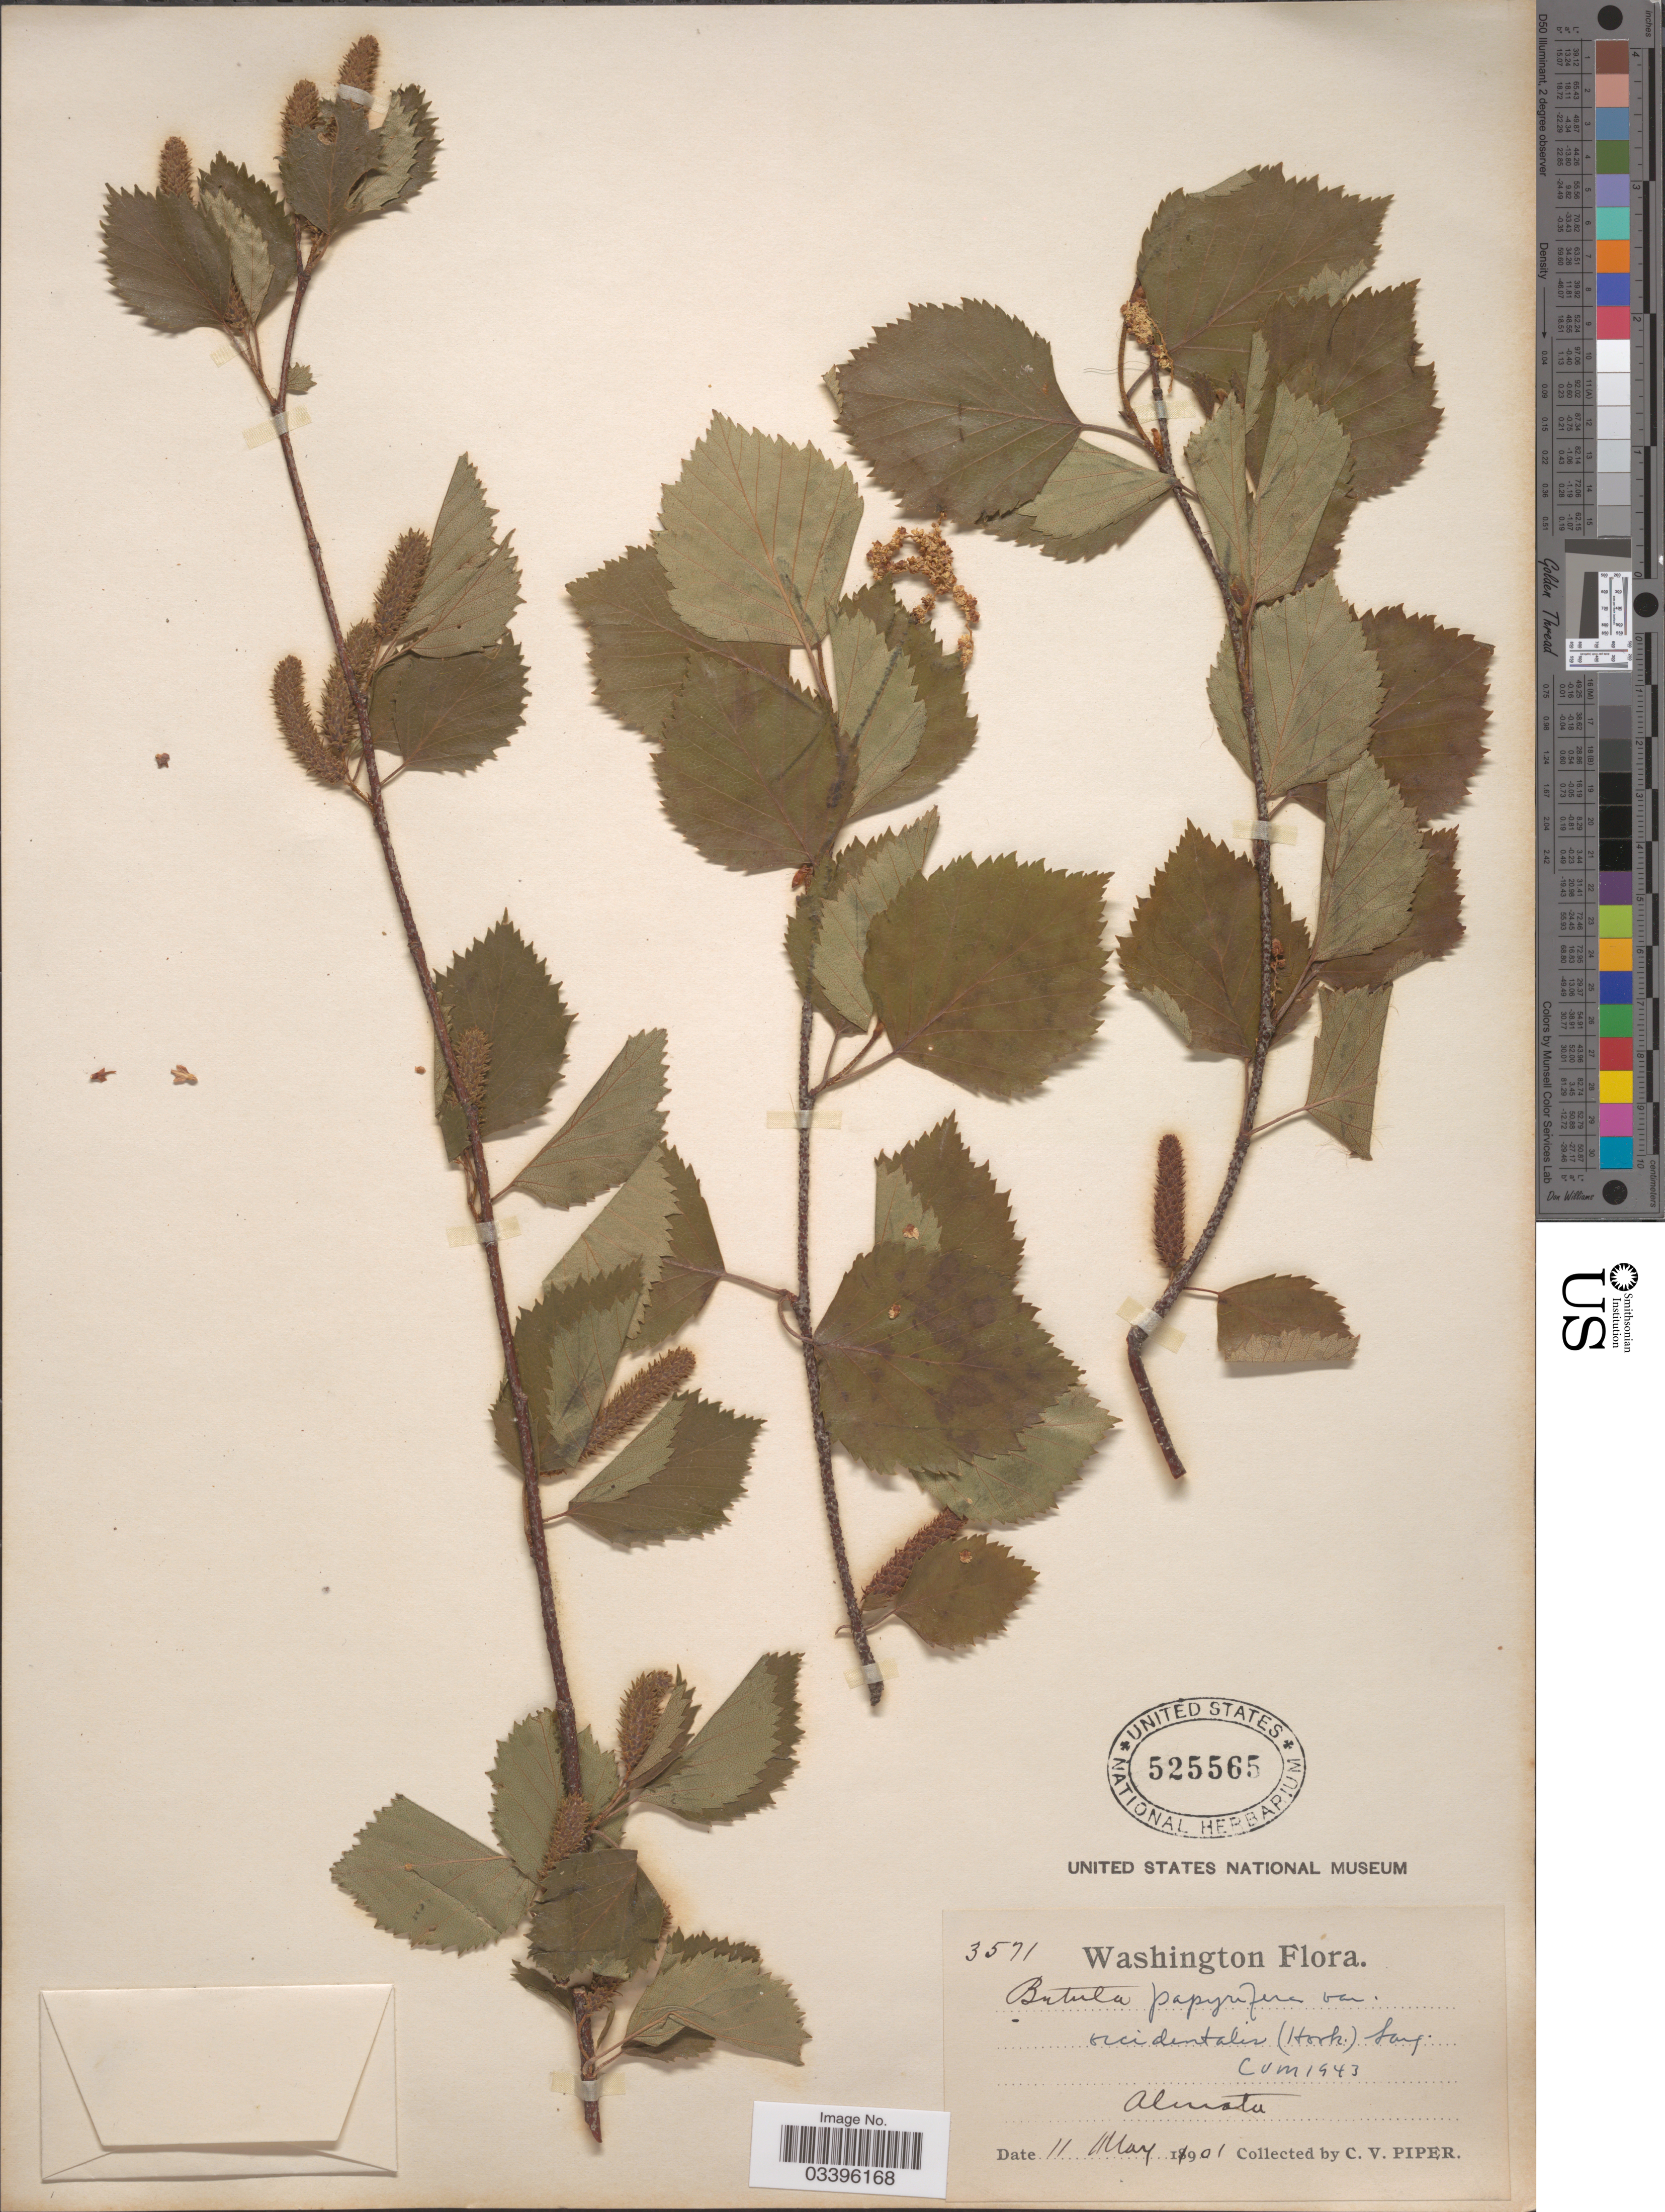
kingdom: Plantae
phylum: Tracheophyta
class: Magnoliopsida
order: Fagales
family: Betulaceae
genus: Betula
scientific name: Betula occidentalis var. fecunda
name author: Fernald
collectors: C. V. Piper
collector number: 3571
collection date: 1901-05-11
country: United States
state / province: Washington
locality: Almata.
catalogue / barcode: US 525565